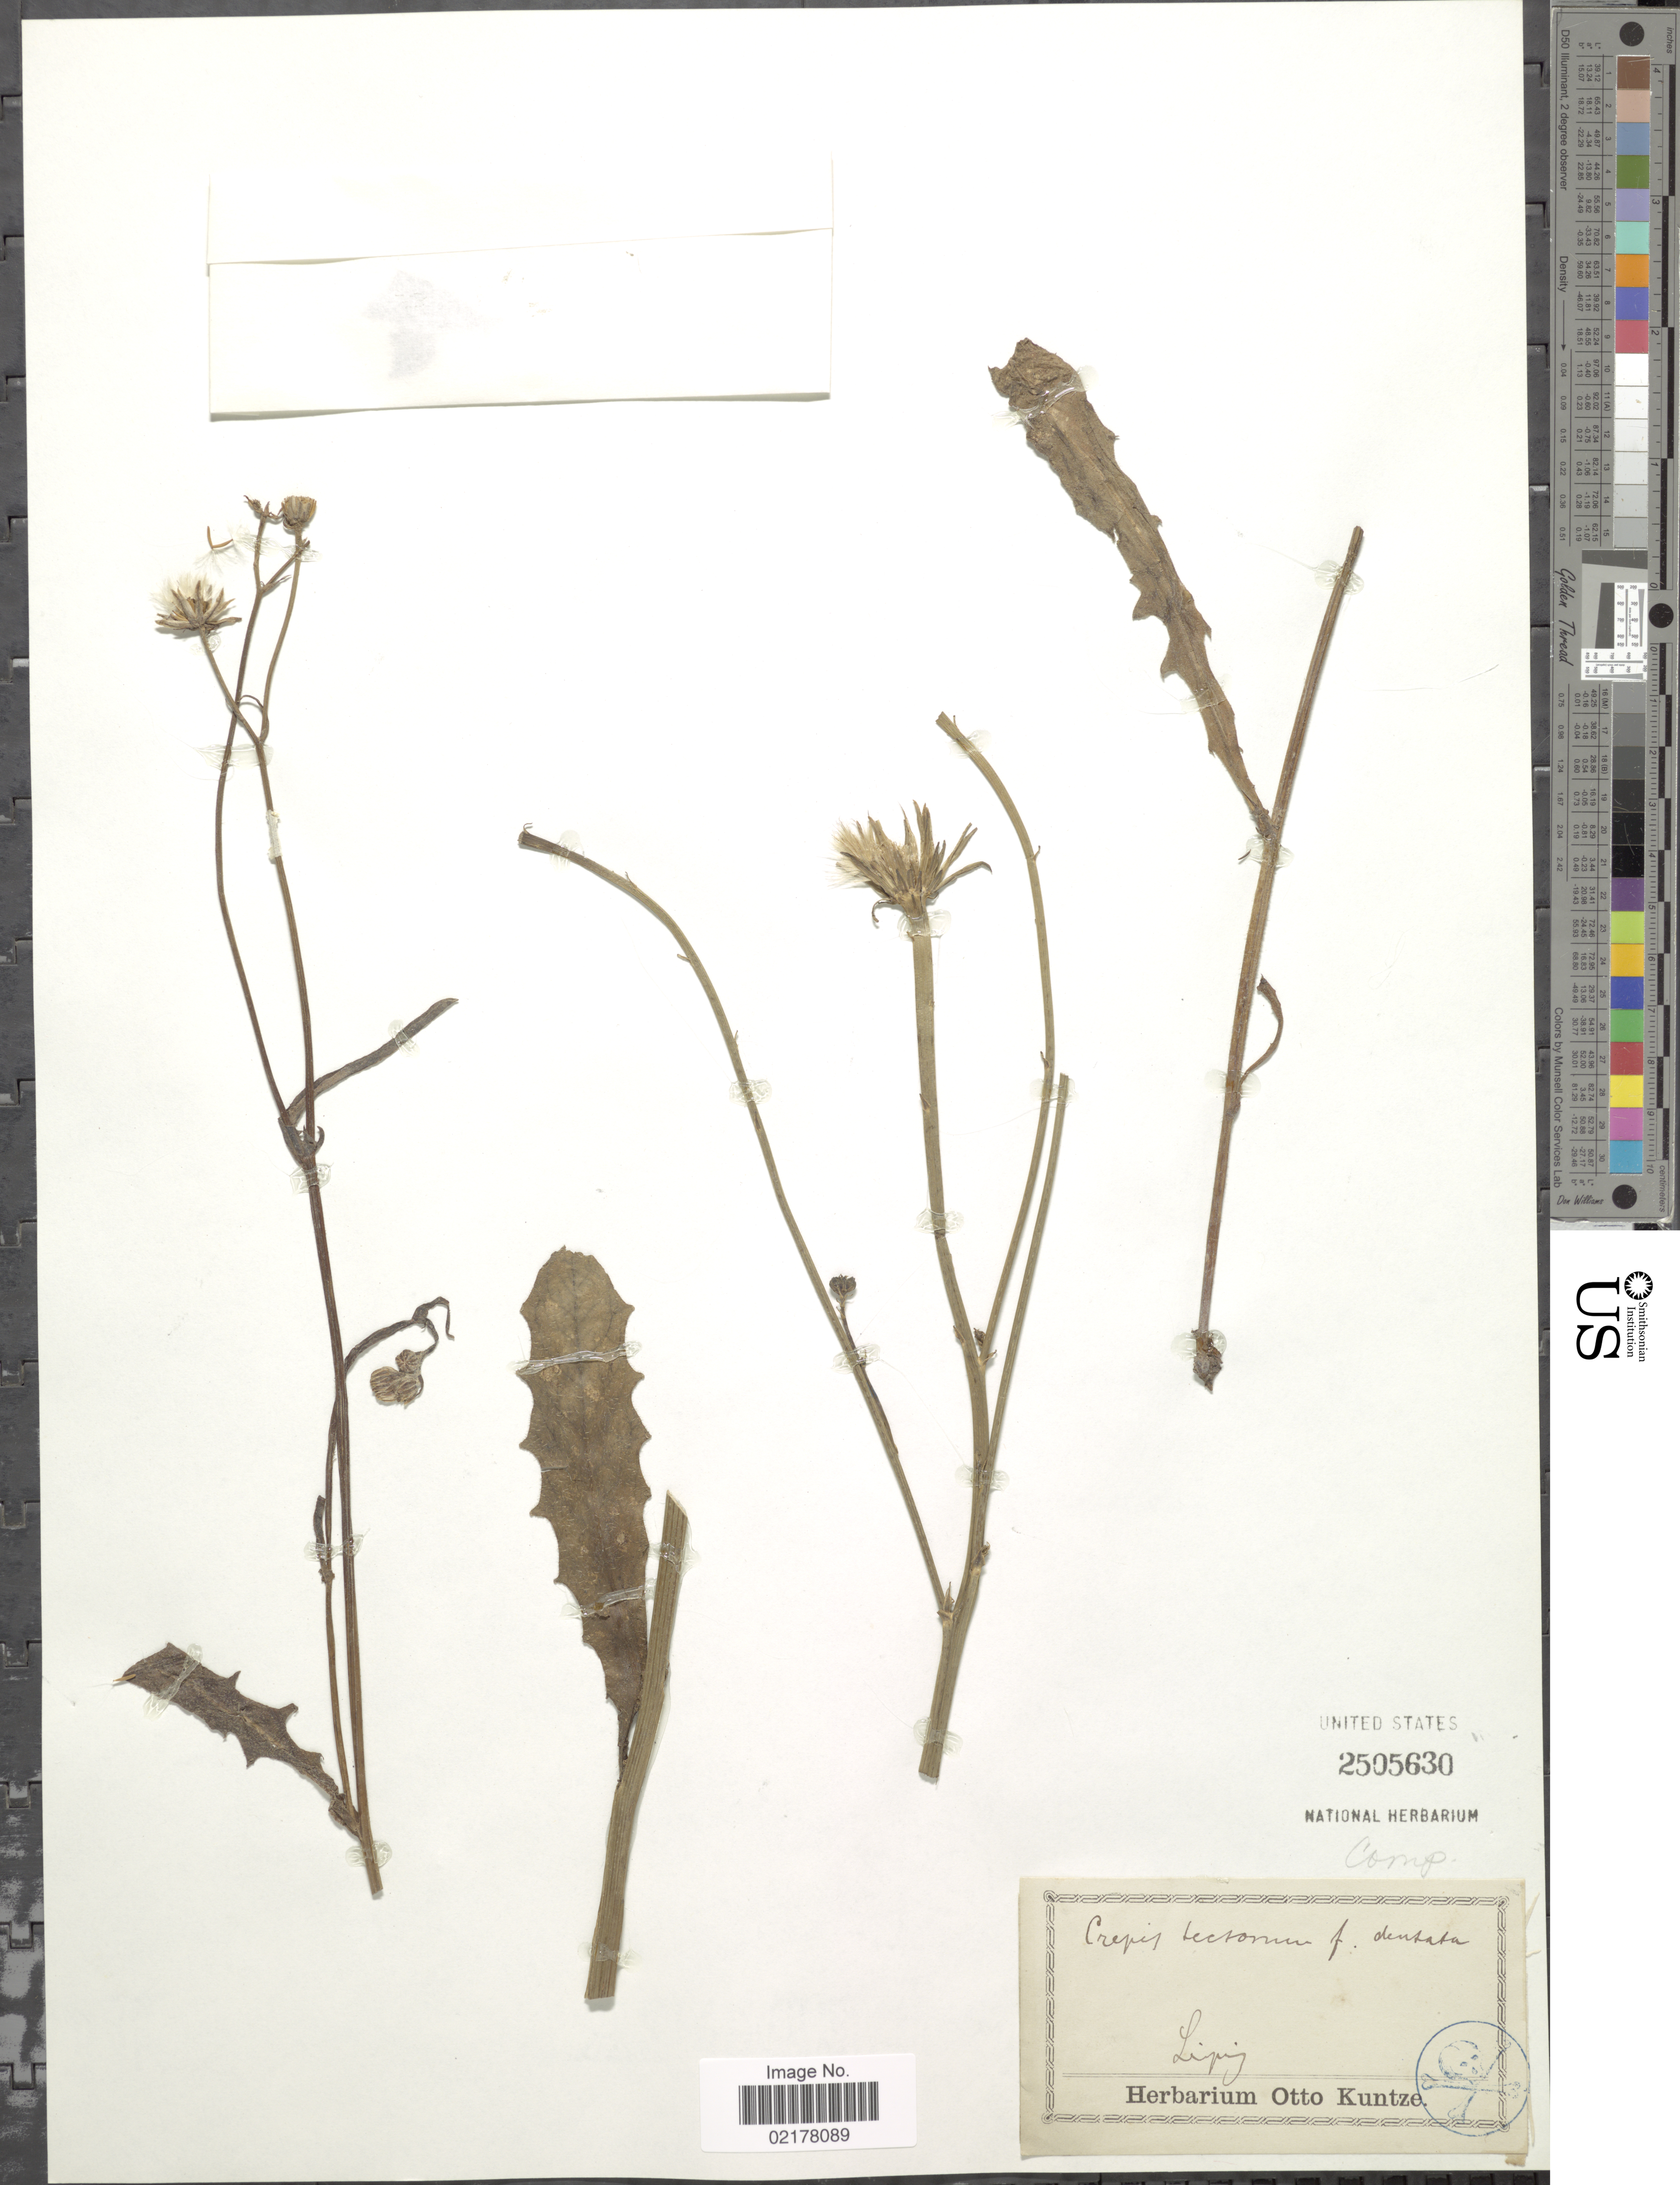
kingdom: Plantae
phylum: Tracheophyta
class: Magnoliopsida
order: Asterales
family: Asteraceae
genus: Crepis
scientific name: Crepis tectorum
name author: L.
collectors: ex Herb. O. Kuntze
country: Germany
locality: Leipzig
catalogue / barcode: US 2505630